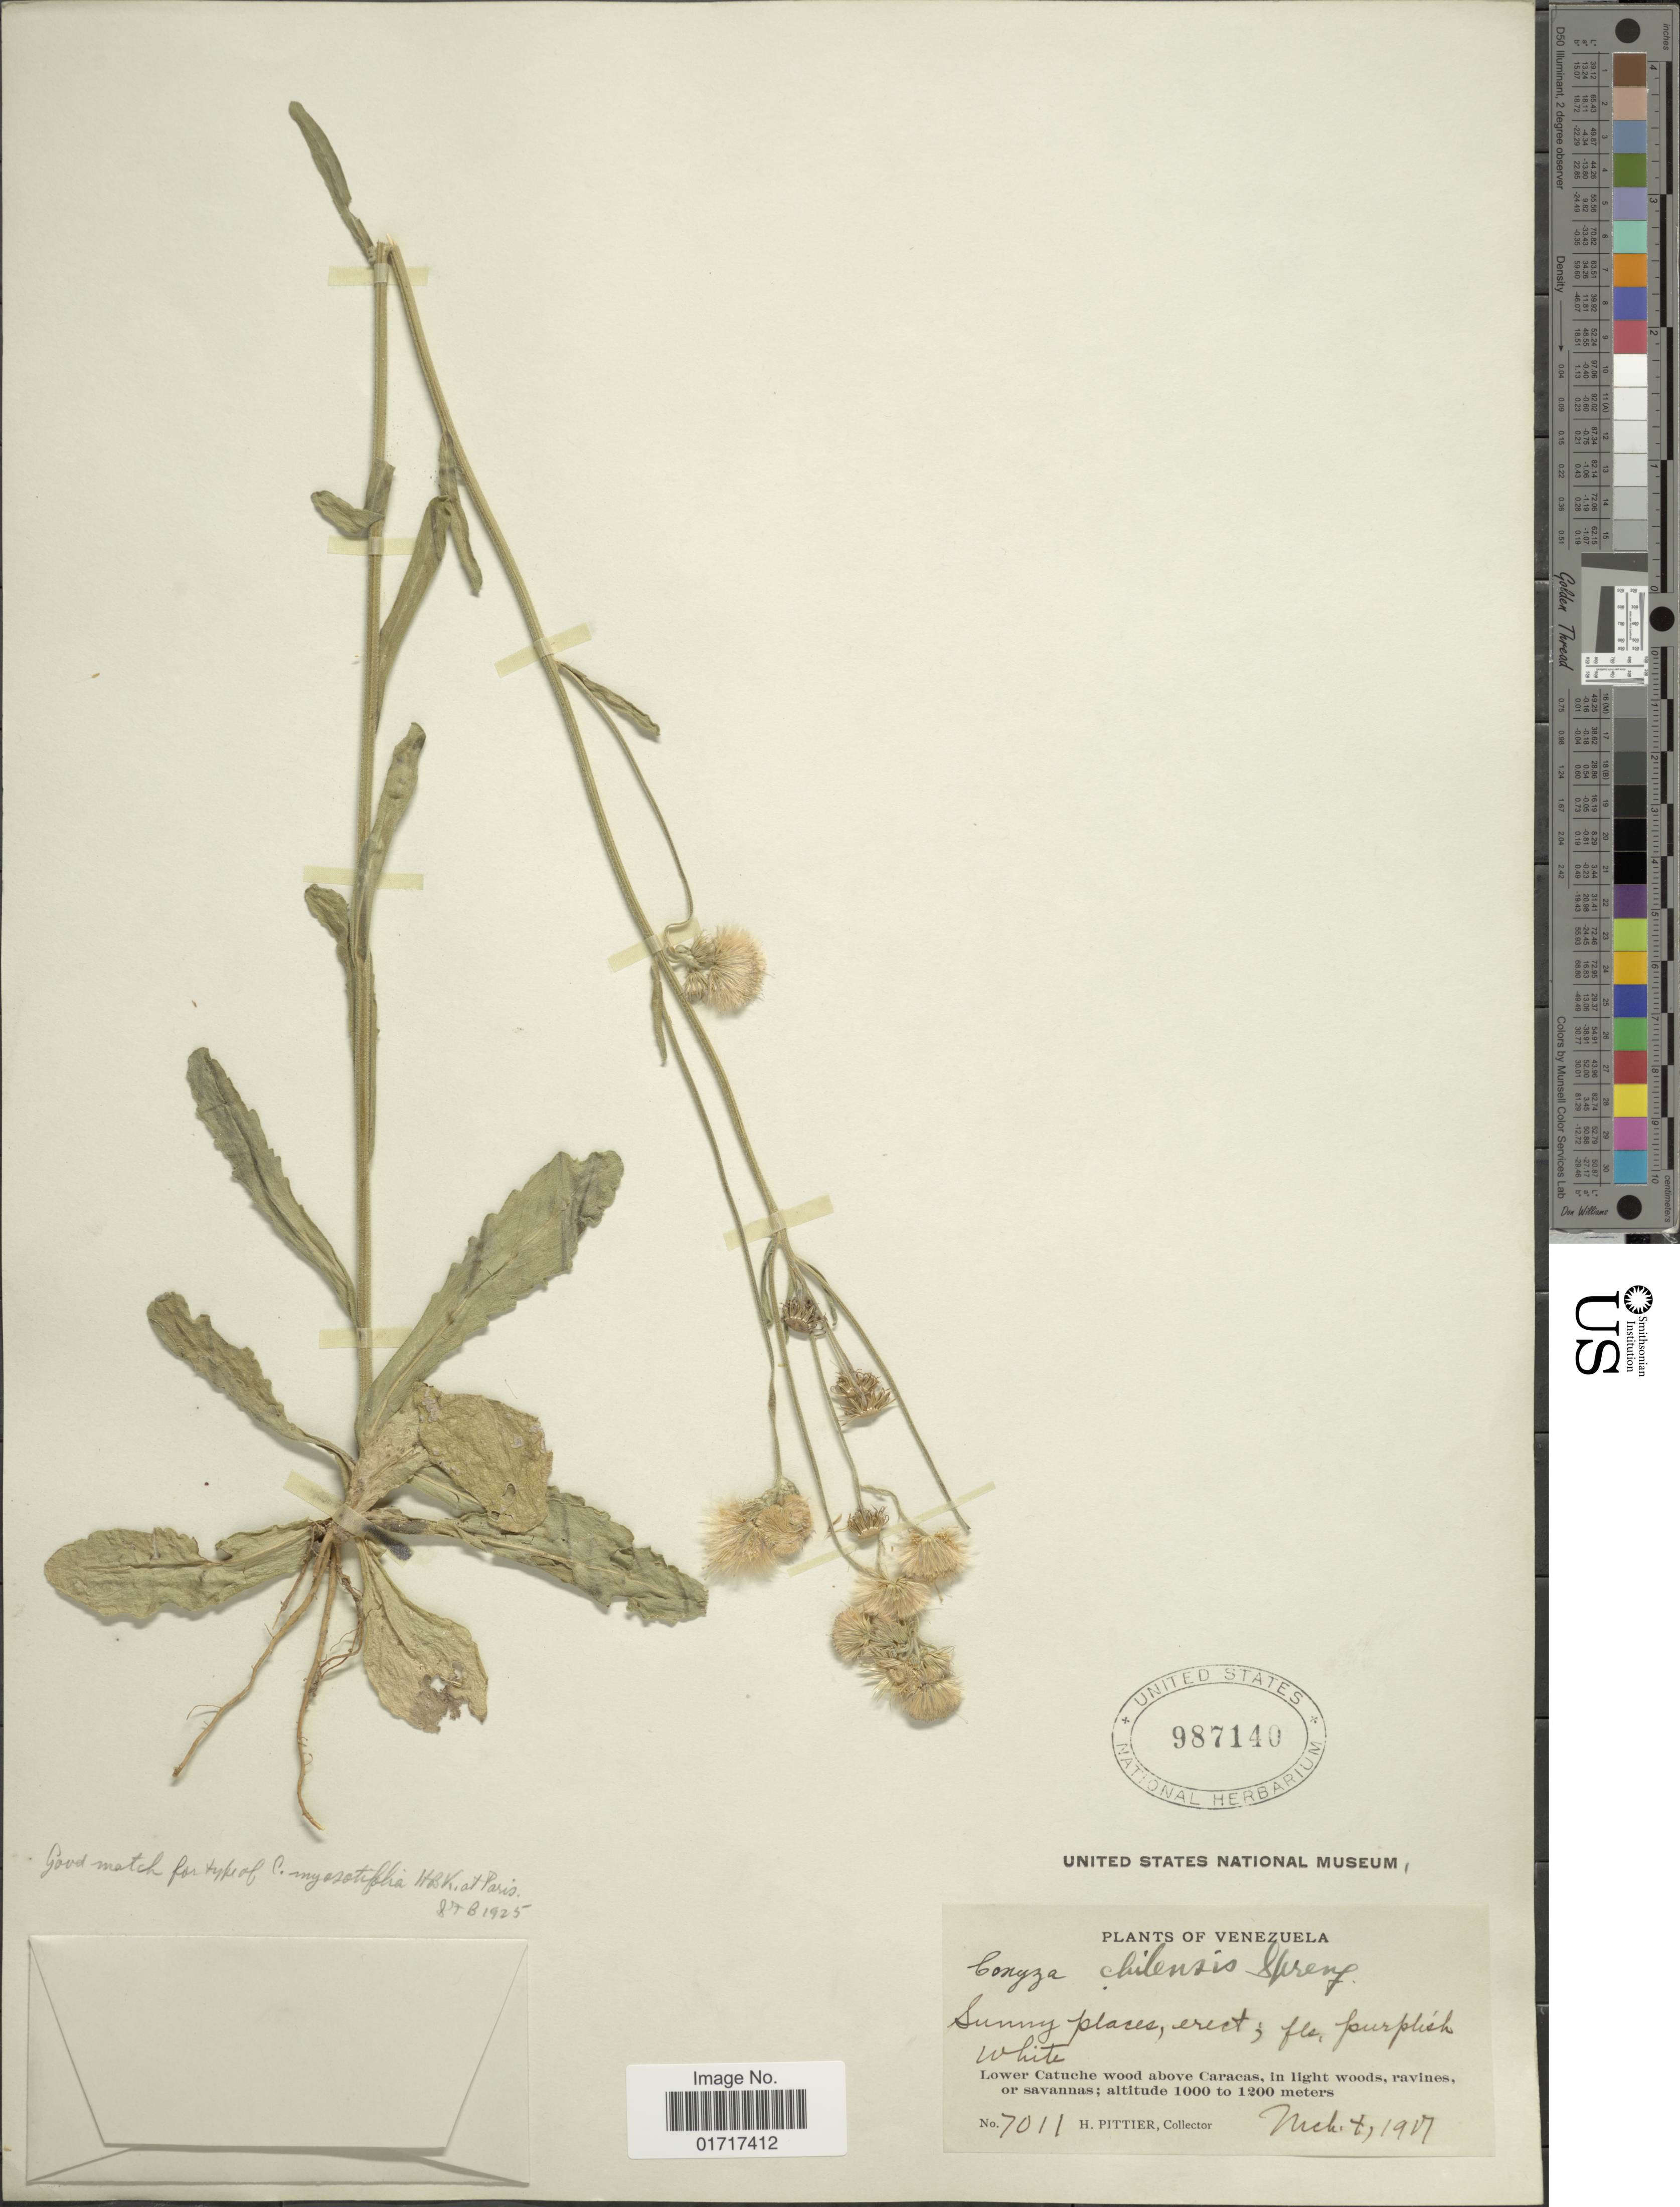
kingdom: Plantae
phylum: Tracheophyta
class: Magnoliopsida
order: Asterales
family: Asteraceae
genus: Conyza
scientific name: Conyza primulaefolia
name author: (Lam.) Cuatrec. & Lourteig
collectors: H. F. Pittier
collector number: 7011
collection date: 1917-03-04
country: Venezuela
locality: Sunny places, Lower Catuche wood above Caracas, in light woods, ravines or savannas.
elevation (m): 1000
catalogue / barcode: US 987140